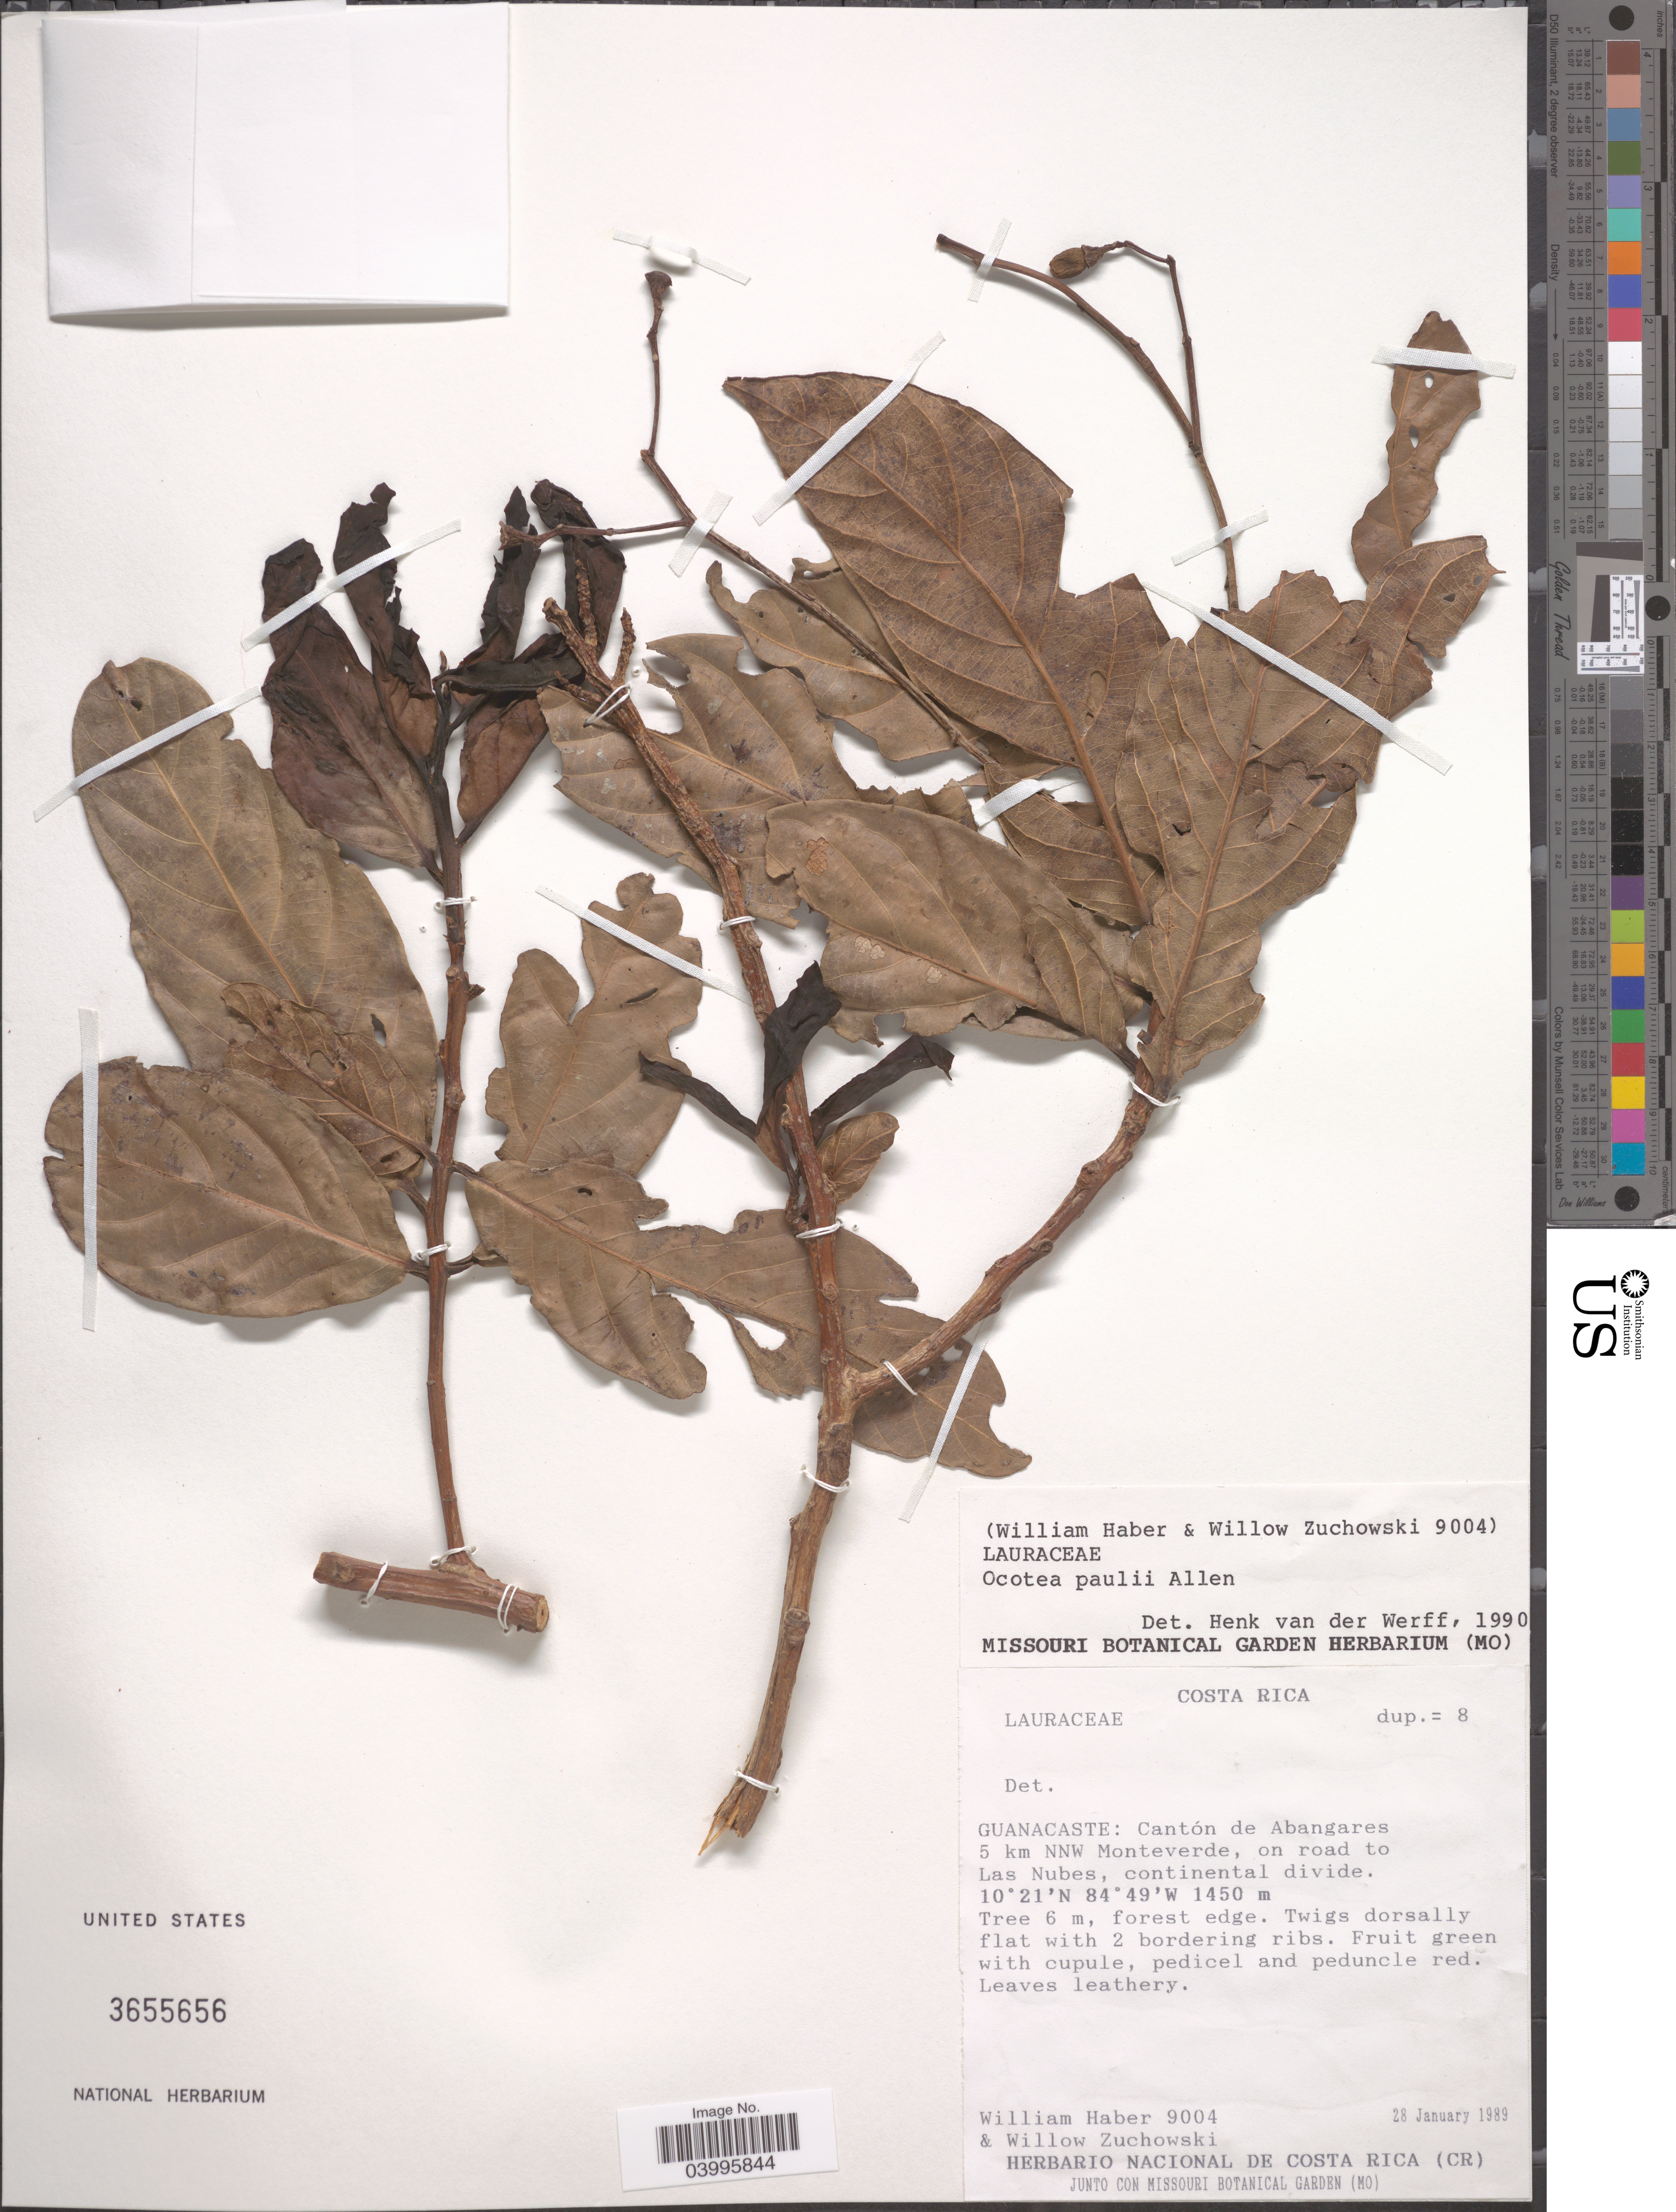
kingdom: Plantae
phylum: Tracheophyta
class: Magnoliopsida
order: Laurales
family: Lauraceae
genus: Ocotea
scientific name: Ocotea paulii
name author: C.K. Allen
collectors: W. Haber & W. Zuchowski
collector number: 9004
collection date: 1989-01-28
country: Costa Rica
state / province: Guanacaste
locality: Cantón de Abangares 5 km NNW Monteverde, on road to Las Nubes, continental divide.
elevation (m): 1450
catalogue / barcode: US 3655656